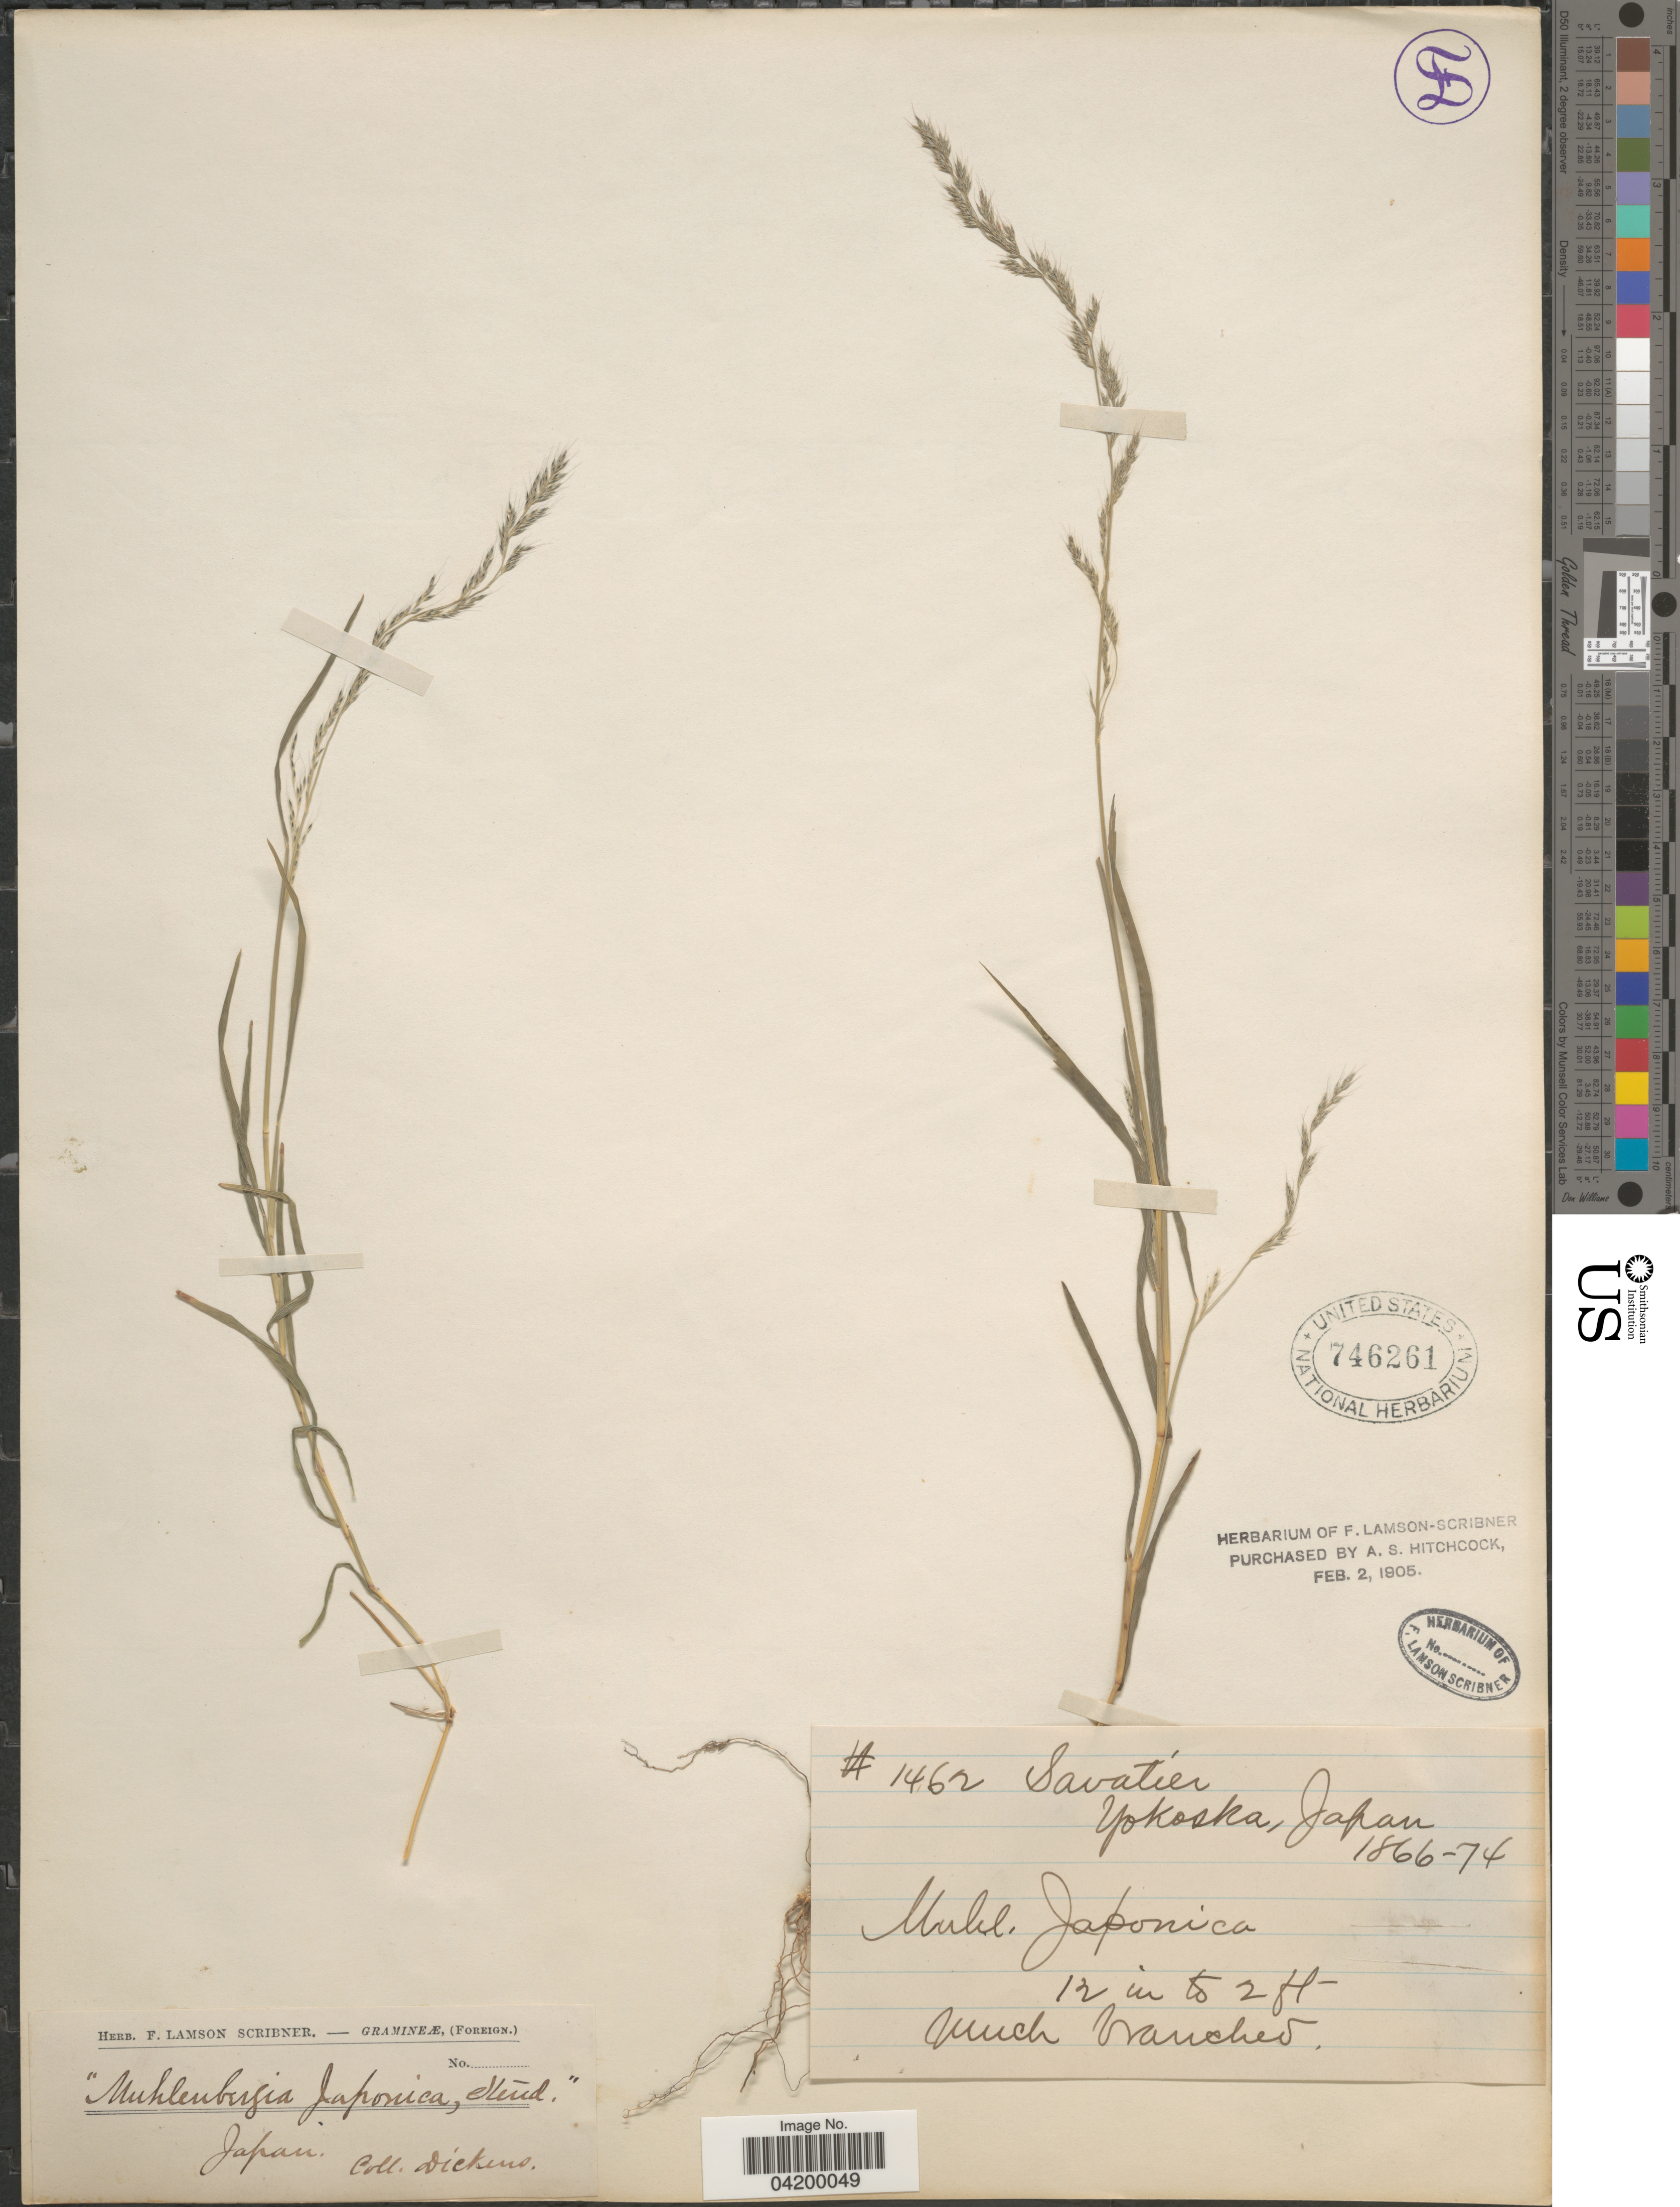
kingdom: Plantae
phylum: Tracheophyta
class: Liliopsida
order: Poales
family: Poaceae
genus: Muhlenbergia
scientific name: Muhlenbergia japonica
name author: Steud.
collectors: -. Dickens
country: Japan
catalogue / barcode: US 746261-2